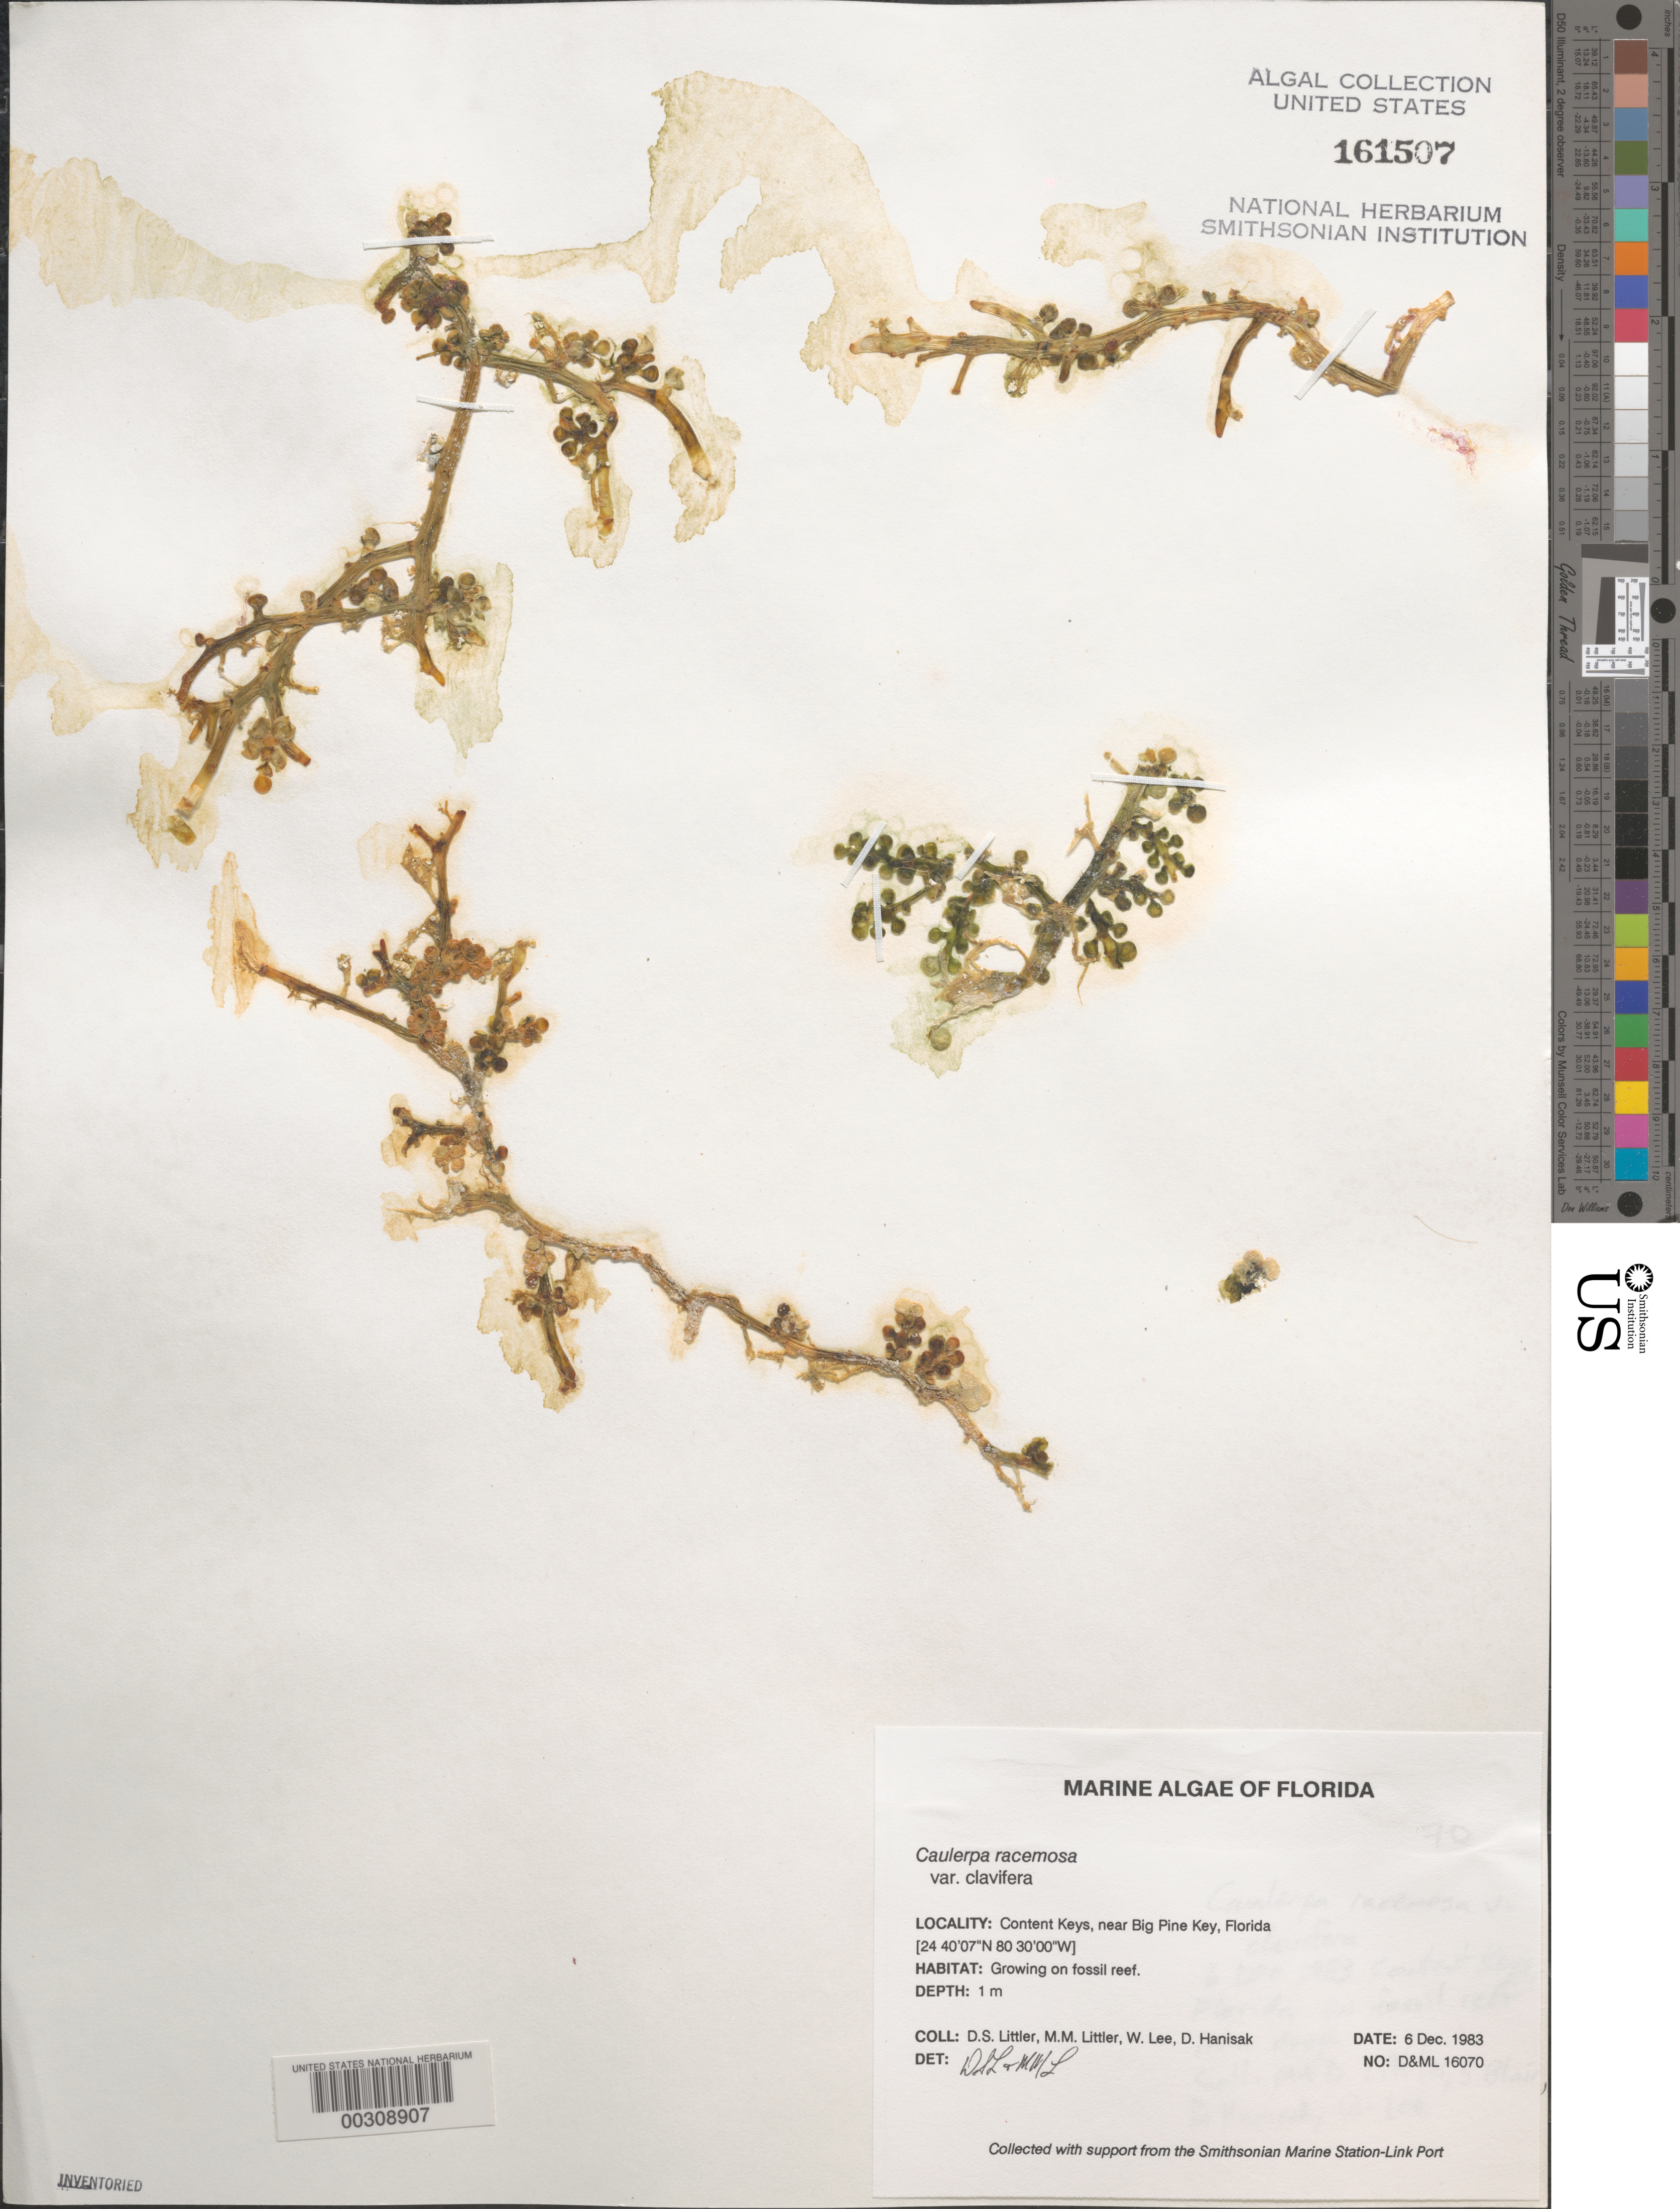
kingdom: Plantae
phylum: Chlorophyta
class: Ulvophyceae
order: Bryopsidales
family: Caulerpaceae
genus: Caulerpa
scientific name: Caulerpa racemosa var. clavifera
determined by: Littler, D. S.; Littler, M. M.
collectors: D. S. Littler, M. M. Littler, W. Lee & M. Hanisak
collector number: D&ML 16070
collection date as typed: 06 Dec 1983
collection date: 1983-12-06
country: United States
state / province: Florida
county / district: Monroe County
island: Content Keys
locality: Near Big Pine Key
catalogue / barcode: US 161507